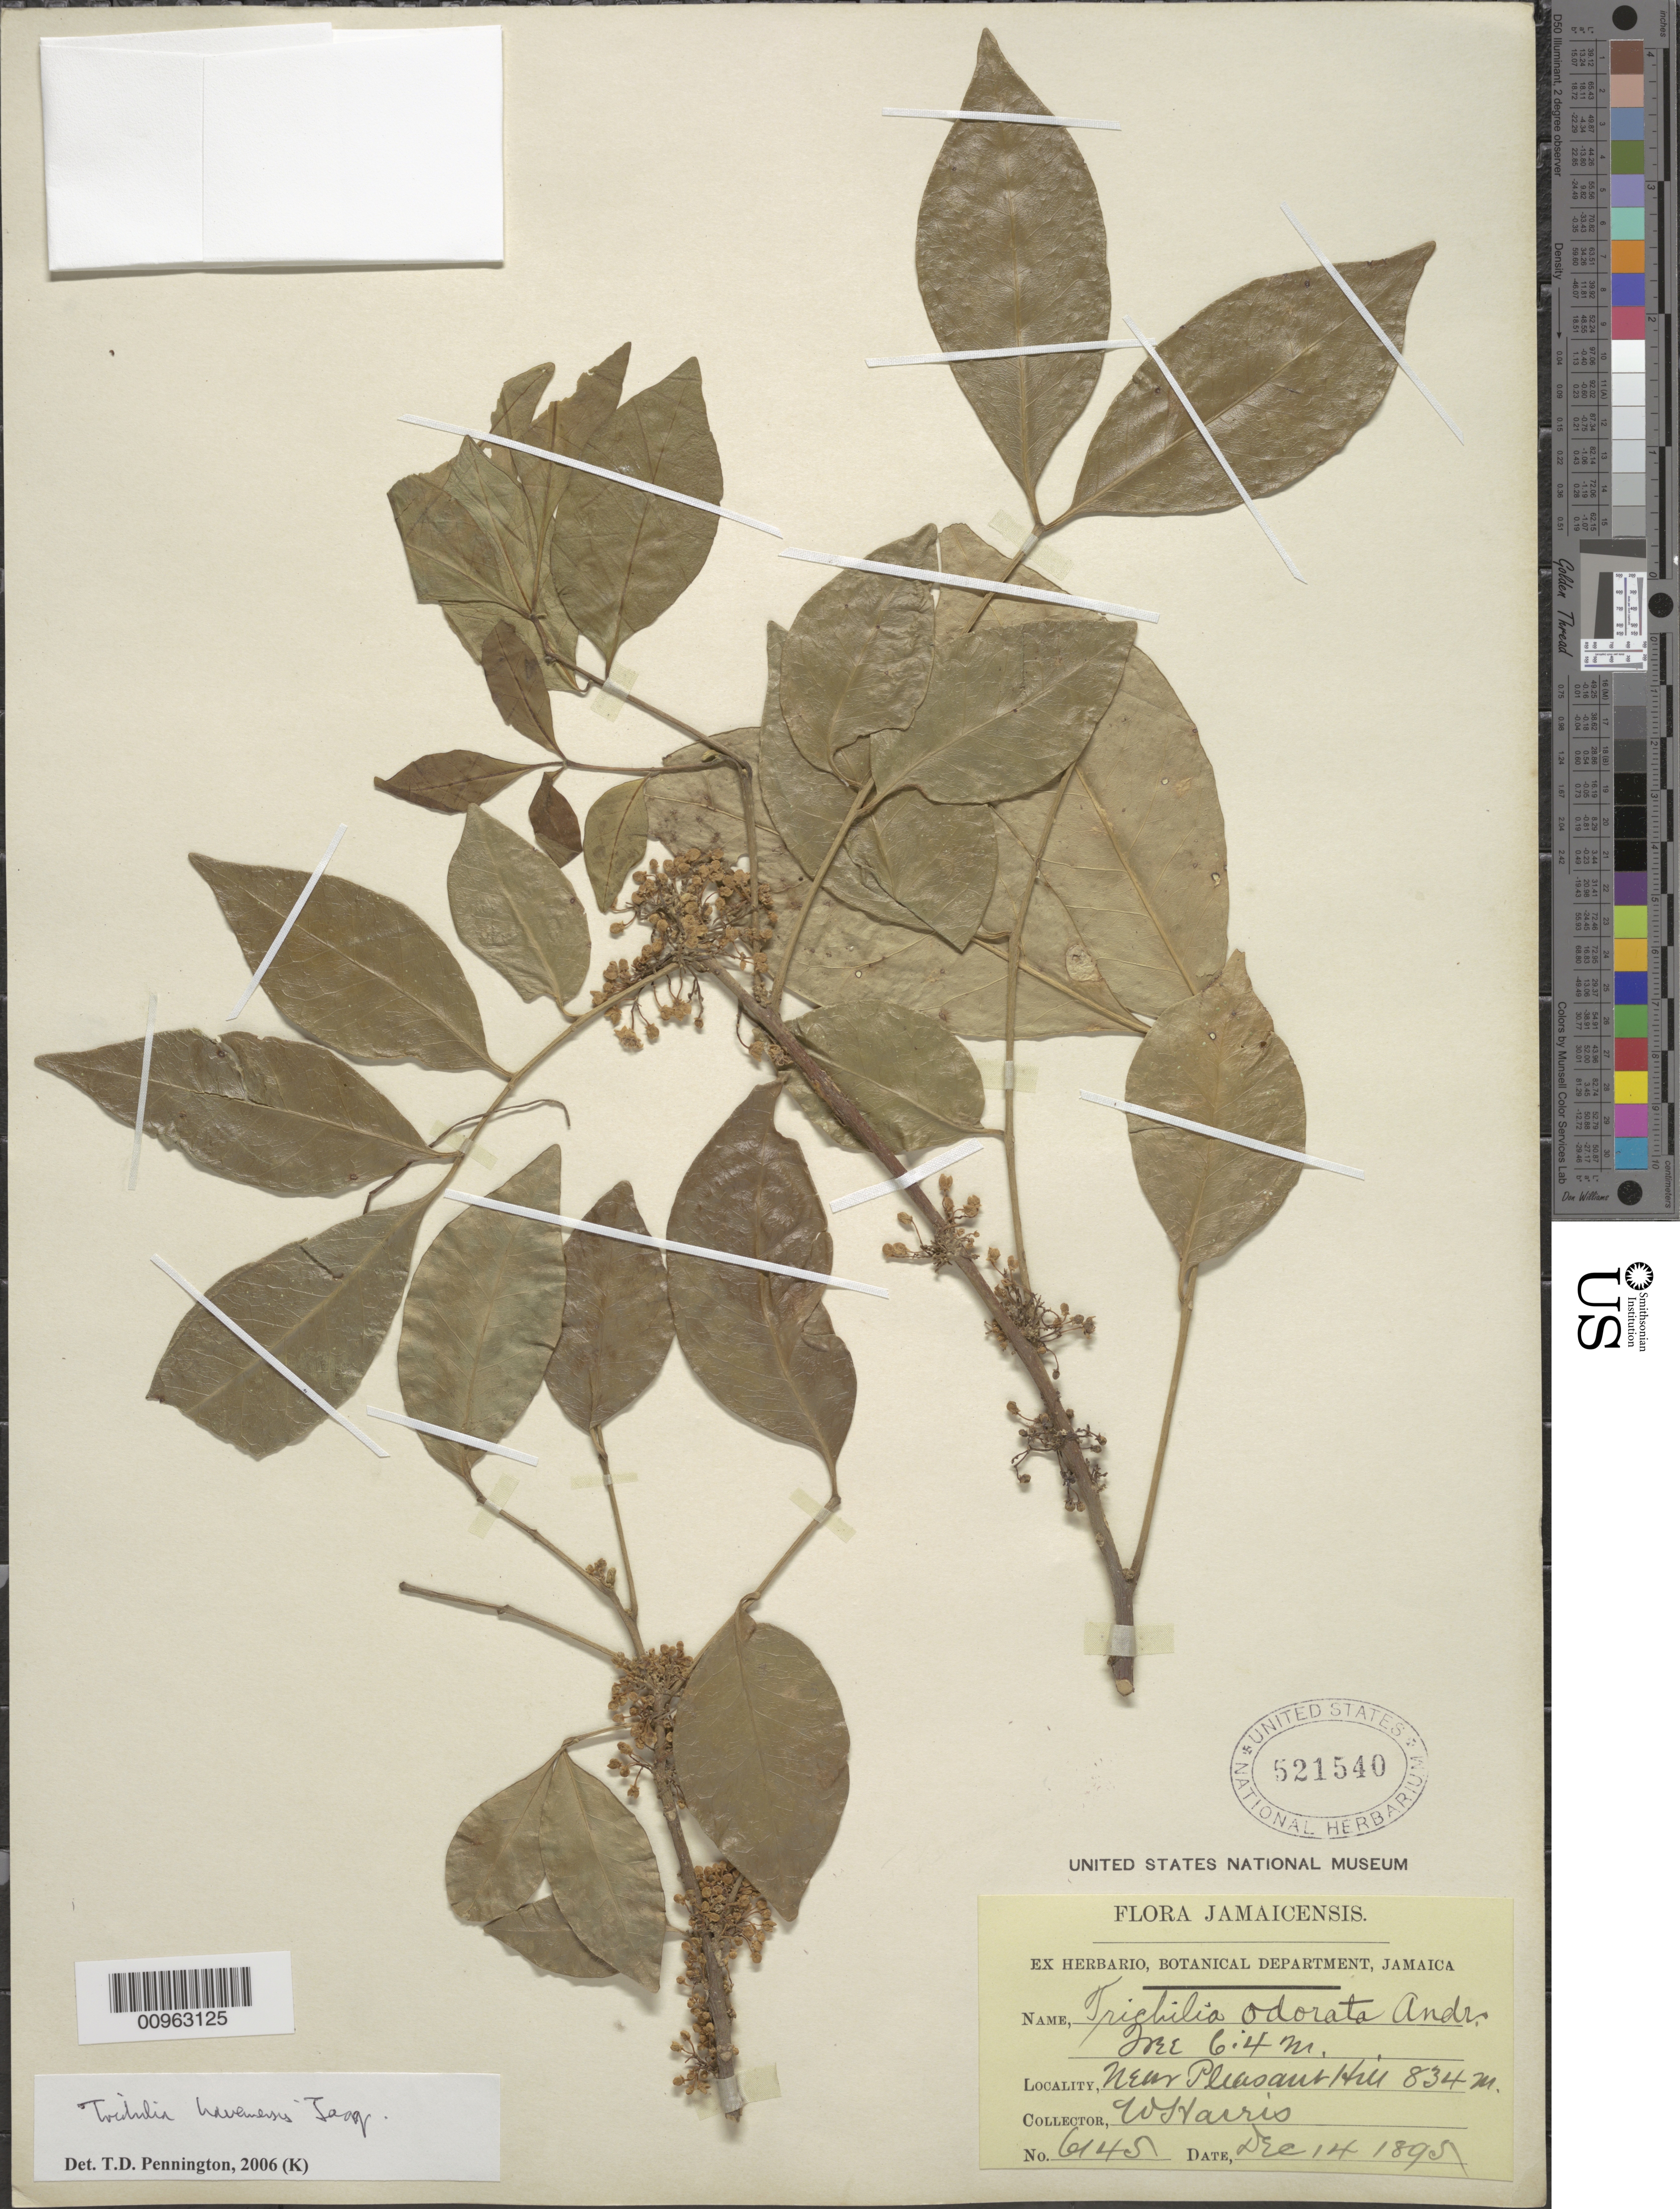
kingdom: Plantae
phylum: Tracheophyta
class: Magnoliopsida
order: Sapindales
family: Meliaceae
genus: Trichilia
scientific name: Trichilia havanensis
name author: Jacq.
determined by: Pennington, T. D., (K)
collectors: W. H. Harris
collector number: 6145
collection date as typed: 14 Dec 1895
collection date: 1895-12-14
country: Jamaica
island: Jamaica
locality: Near Pleasant Hill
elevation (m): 834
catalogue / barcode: US 521540